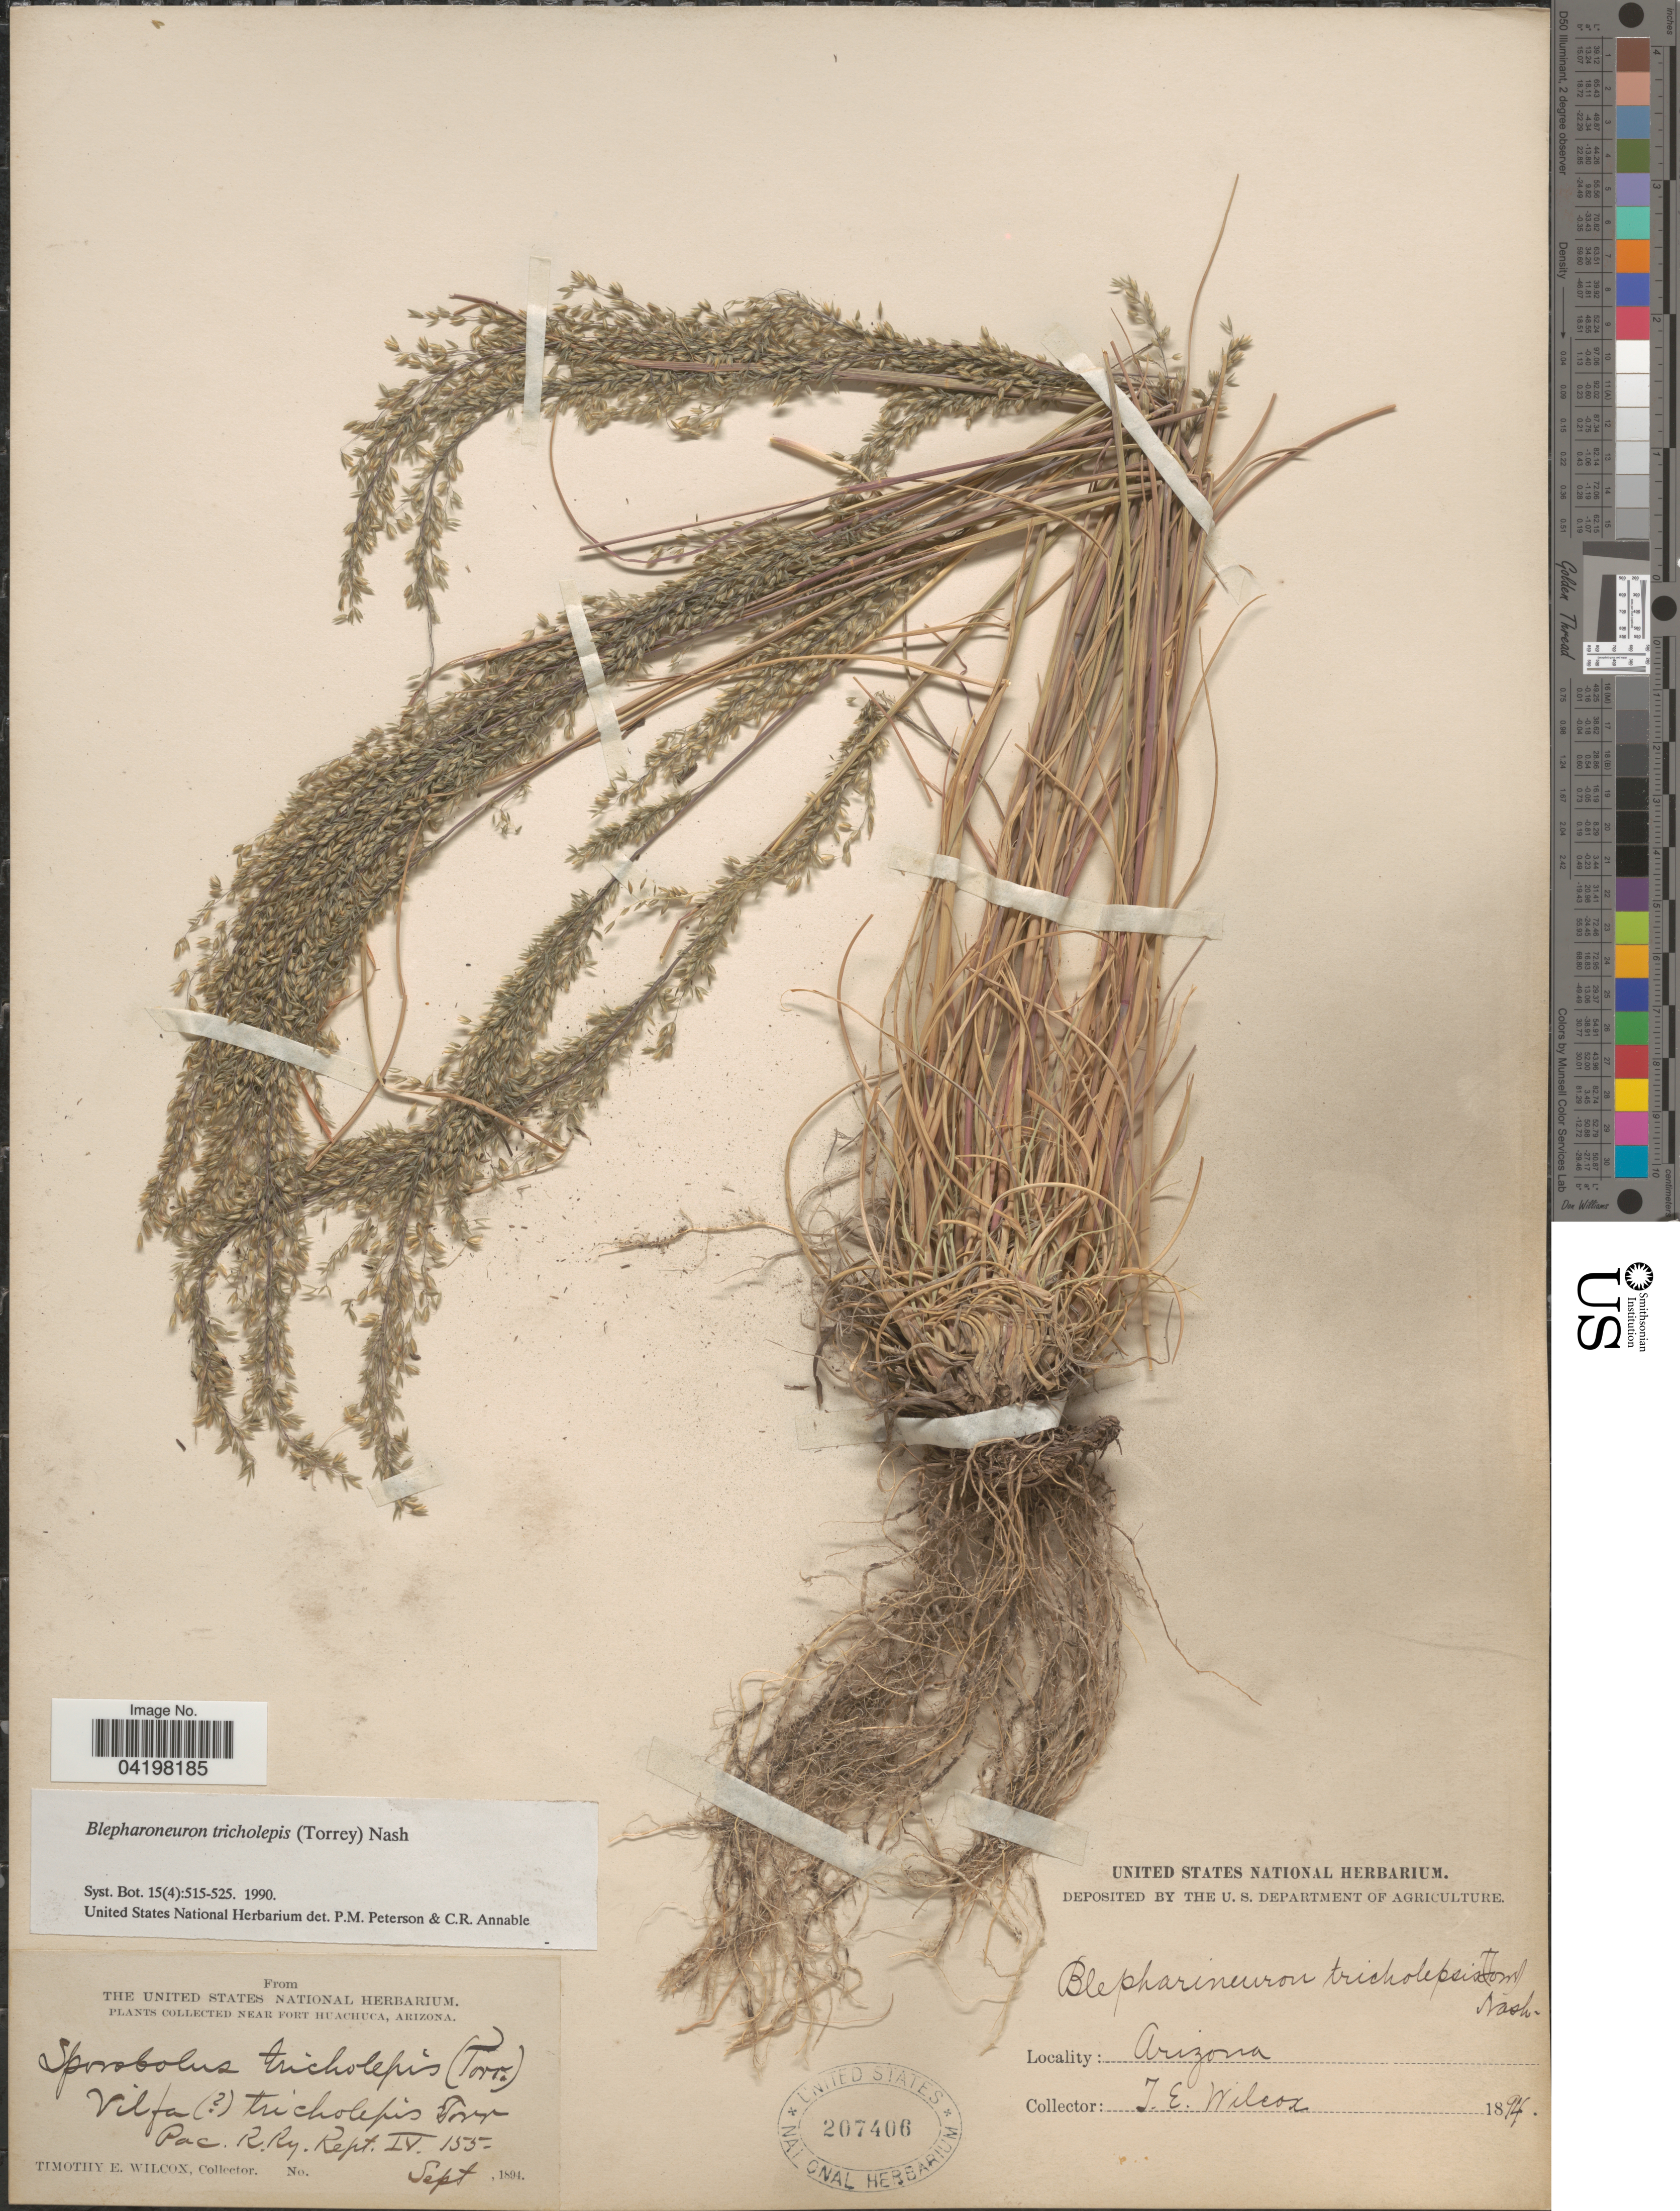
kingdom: Plantae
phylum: Tracheophyta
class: Liliopsida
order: Poales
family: Poaceae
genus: Muhlenbergia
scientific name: Muhlenbergia tricholepis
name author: (Torr.) Columbus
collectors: T. E. Wilcox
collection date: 1894-09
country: United States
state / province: Arizona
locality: Near Fort Huachuca.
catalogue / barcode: US 207406